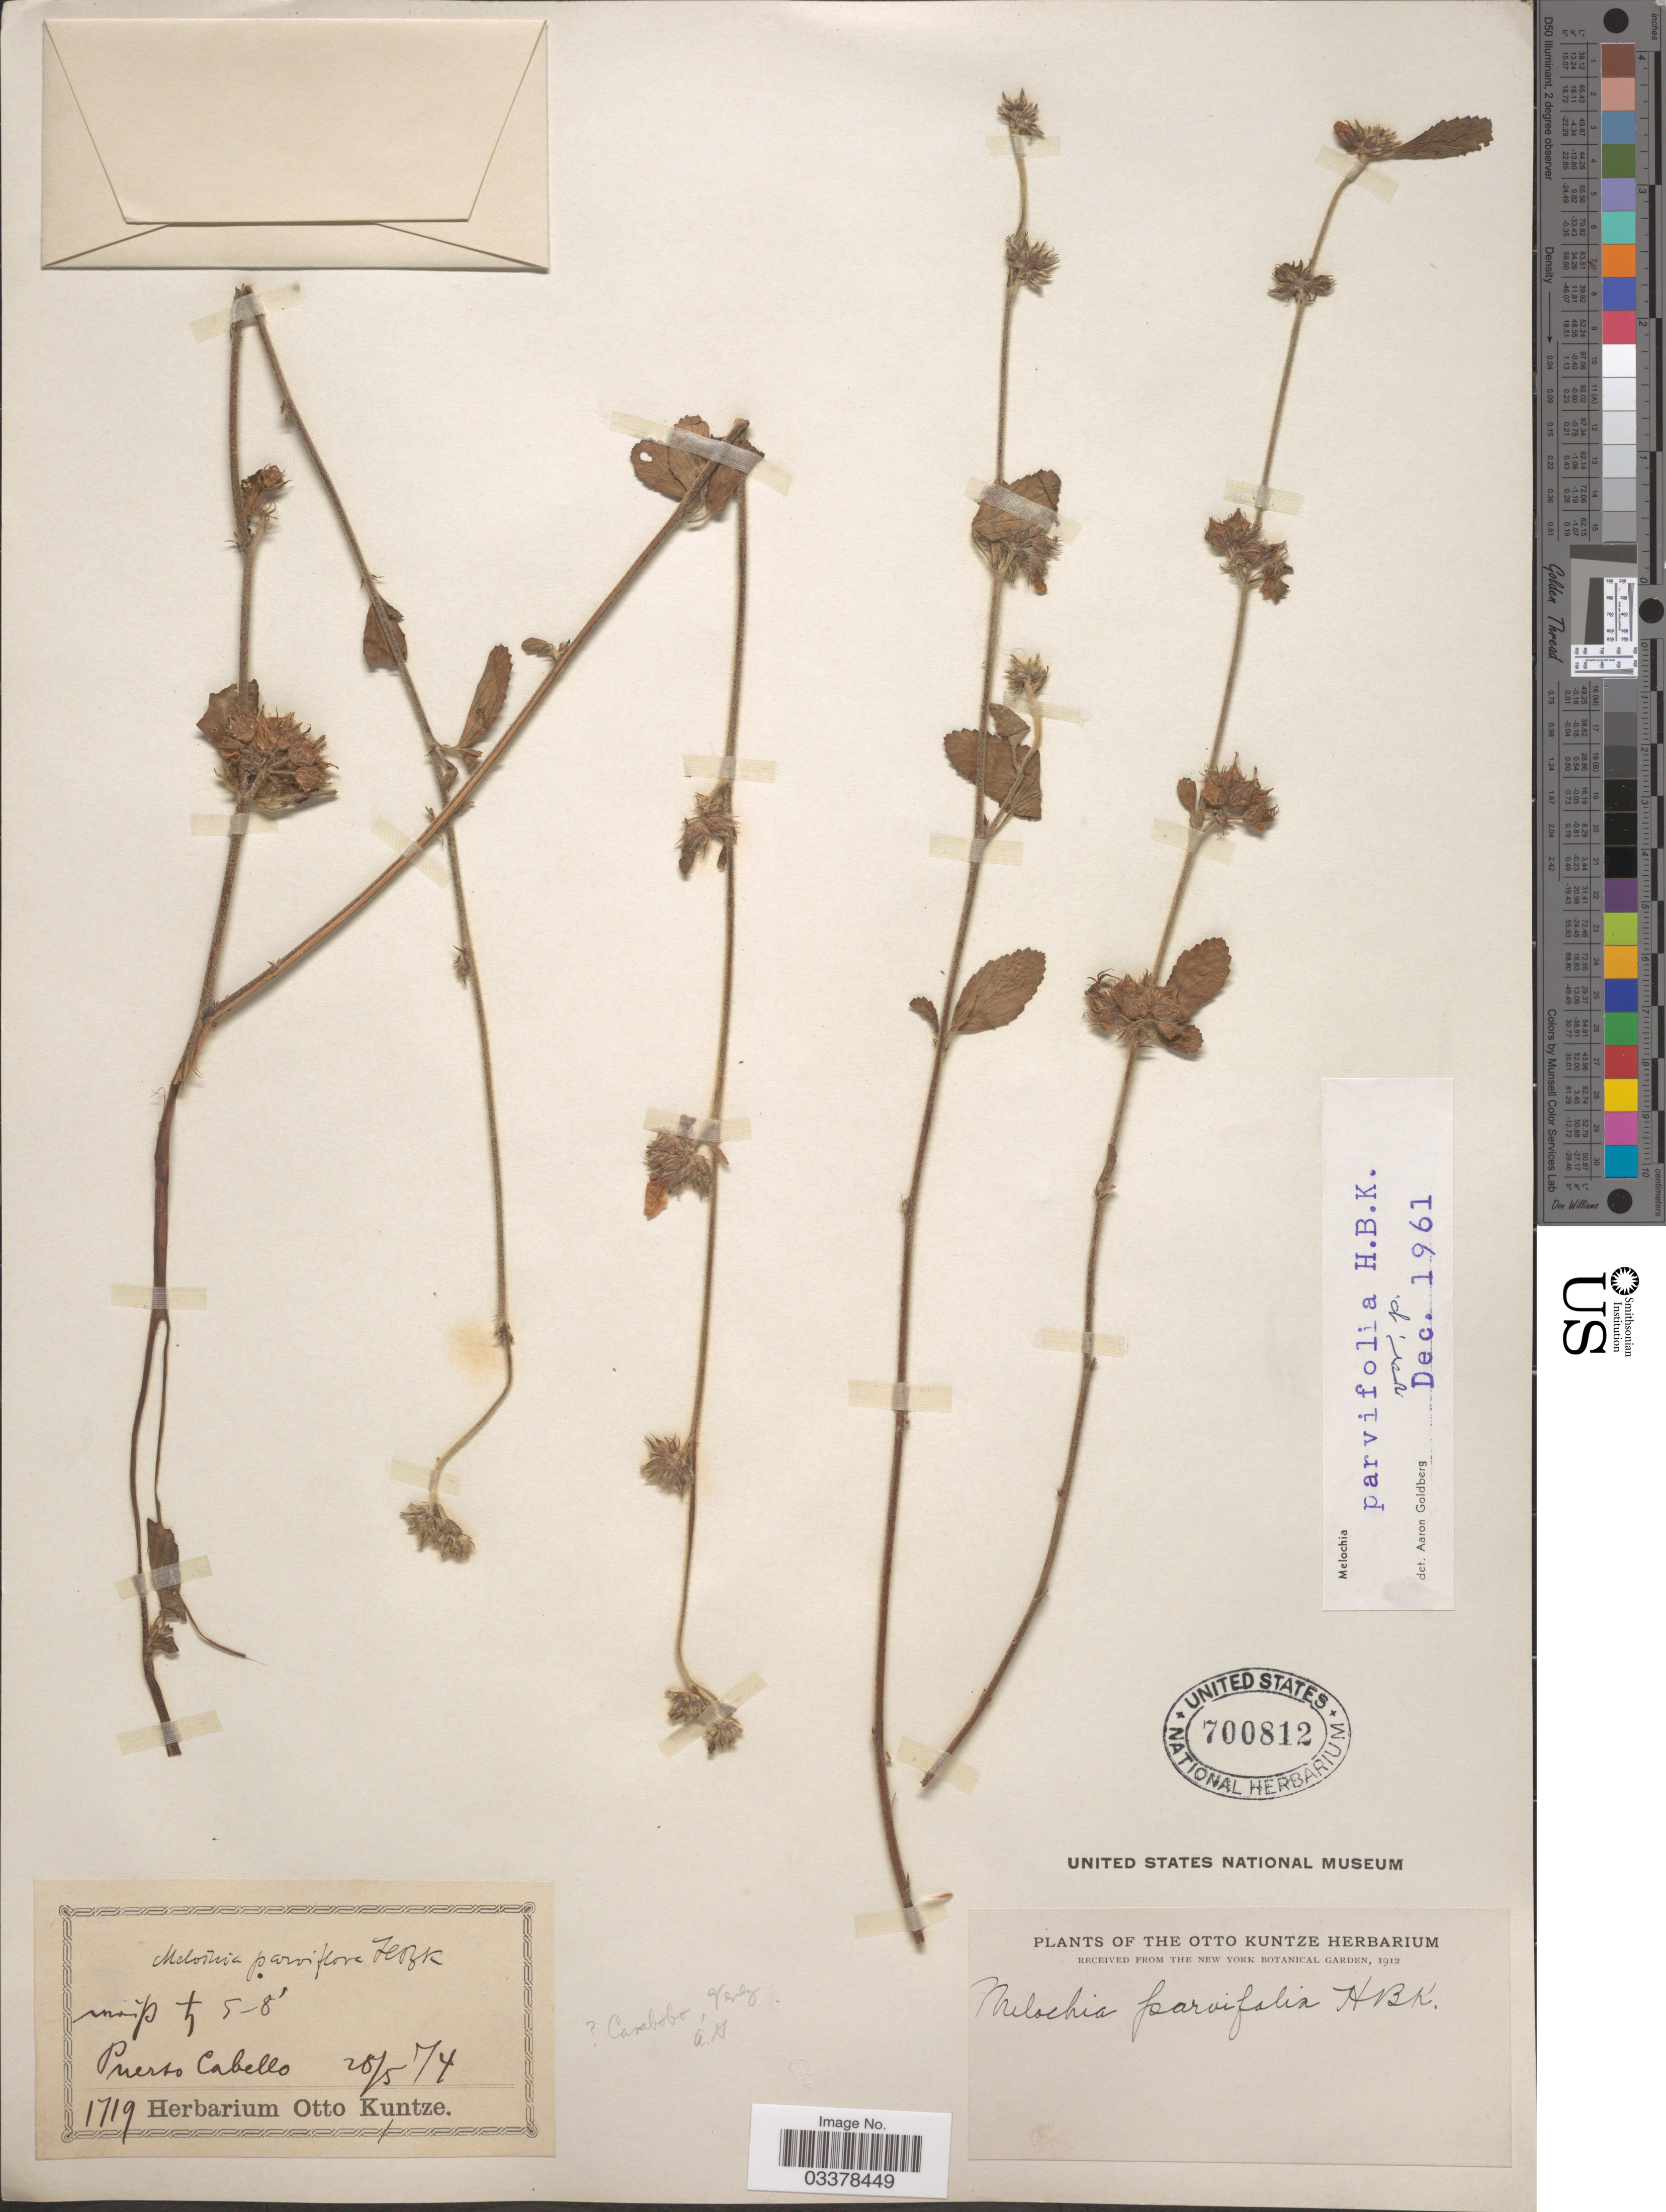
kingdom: Plantae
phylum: Tracheophyta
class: Magnoliopsida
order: Malvales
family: Malvaceae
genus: Melochia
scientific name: Melochia parvifolia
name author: Kunth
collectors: ex herb. Otto Kuntze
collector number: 1719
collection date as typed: Transcribed d/m/y: 25/5/74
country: Venezuela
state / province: Carabobo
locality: Puerto Cabello.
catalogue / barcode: US 700812